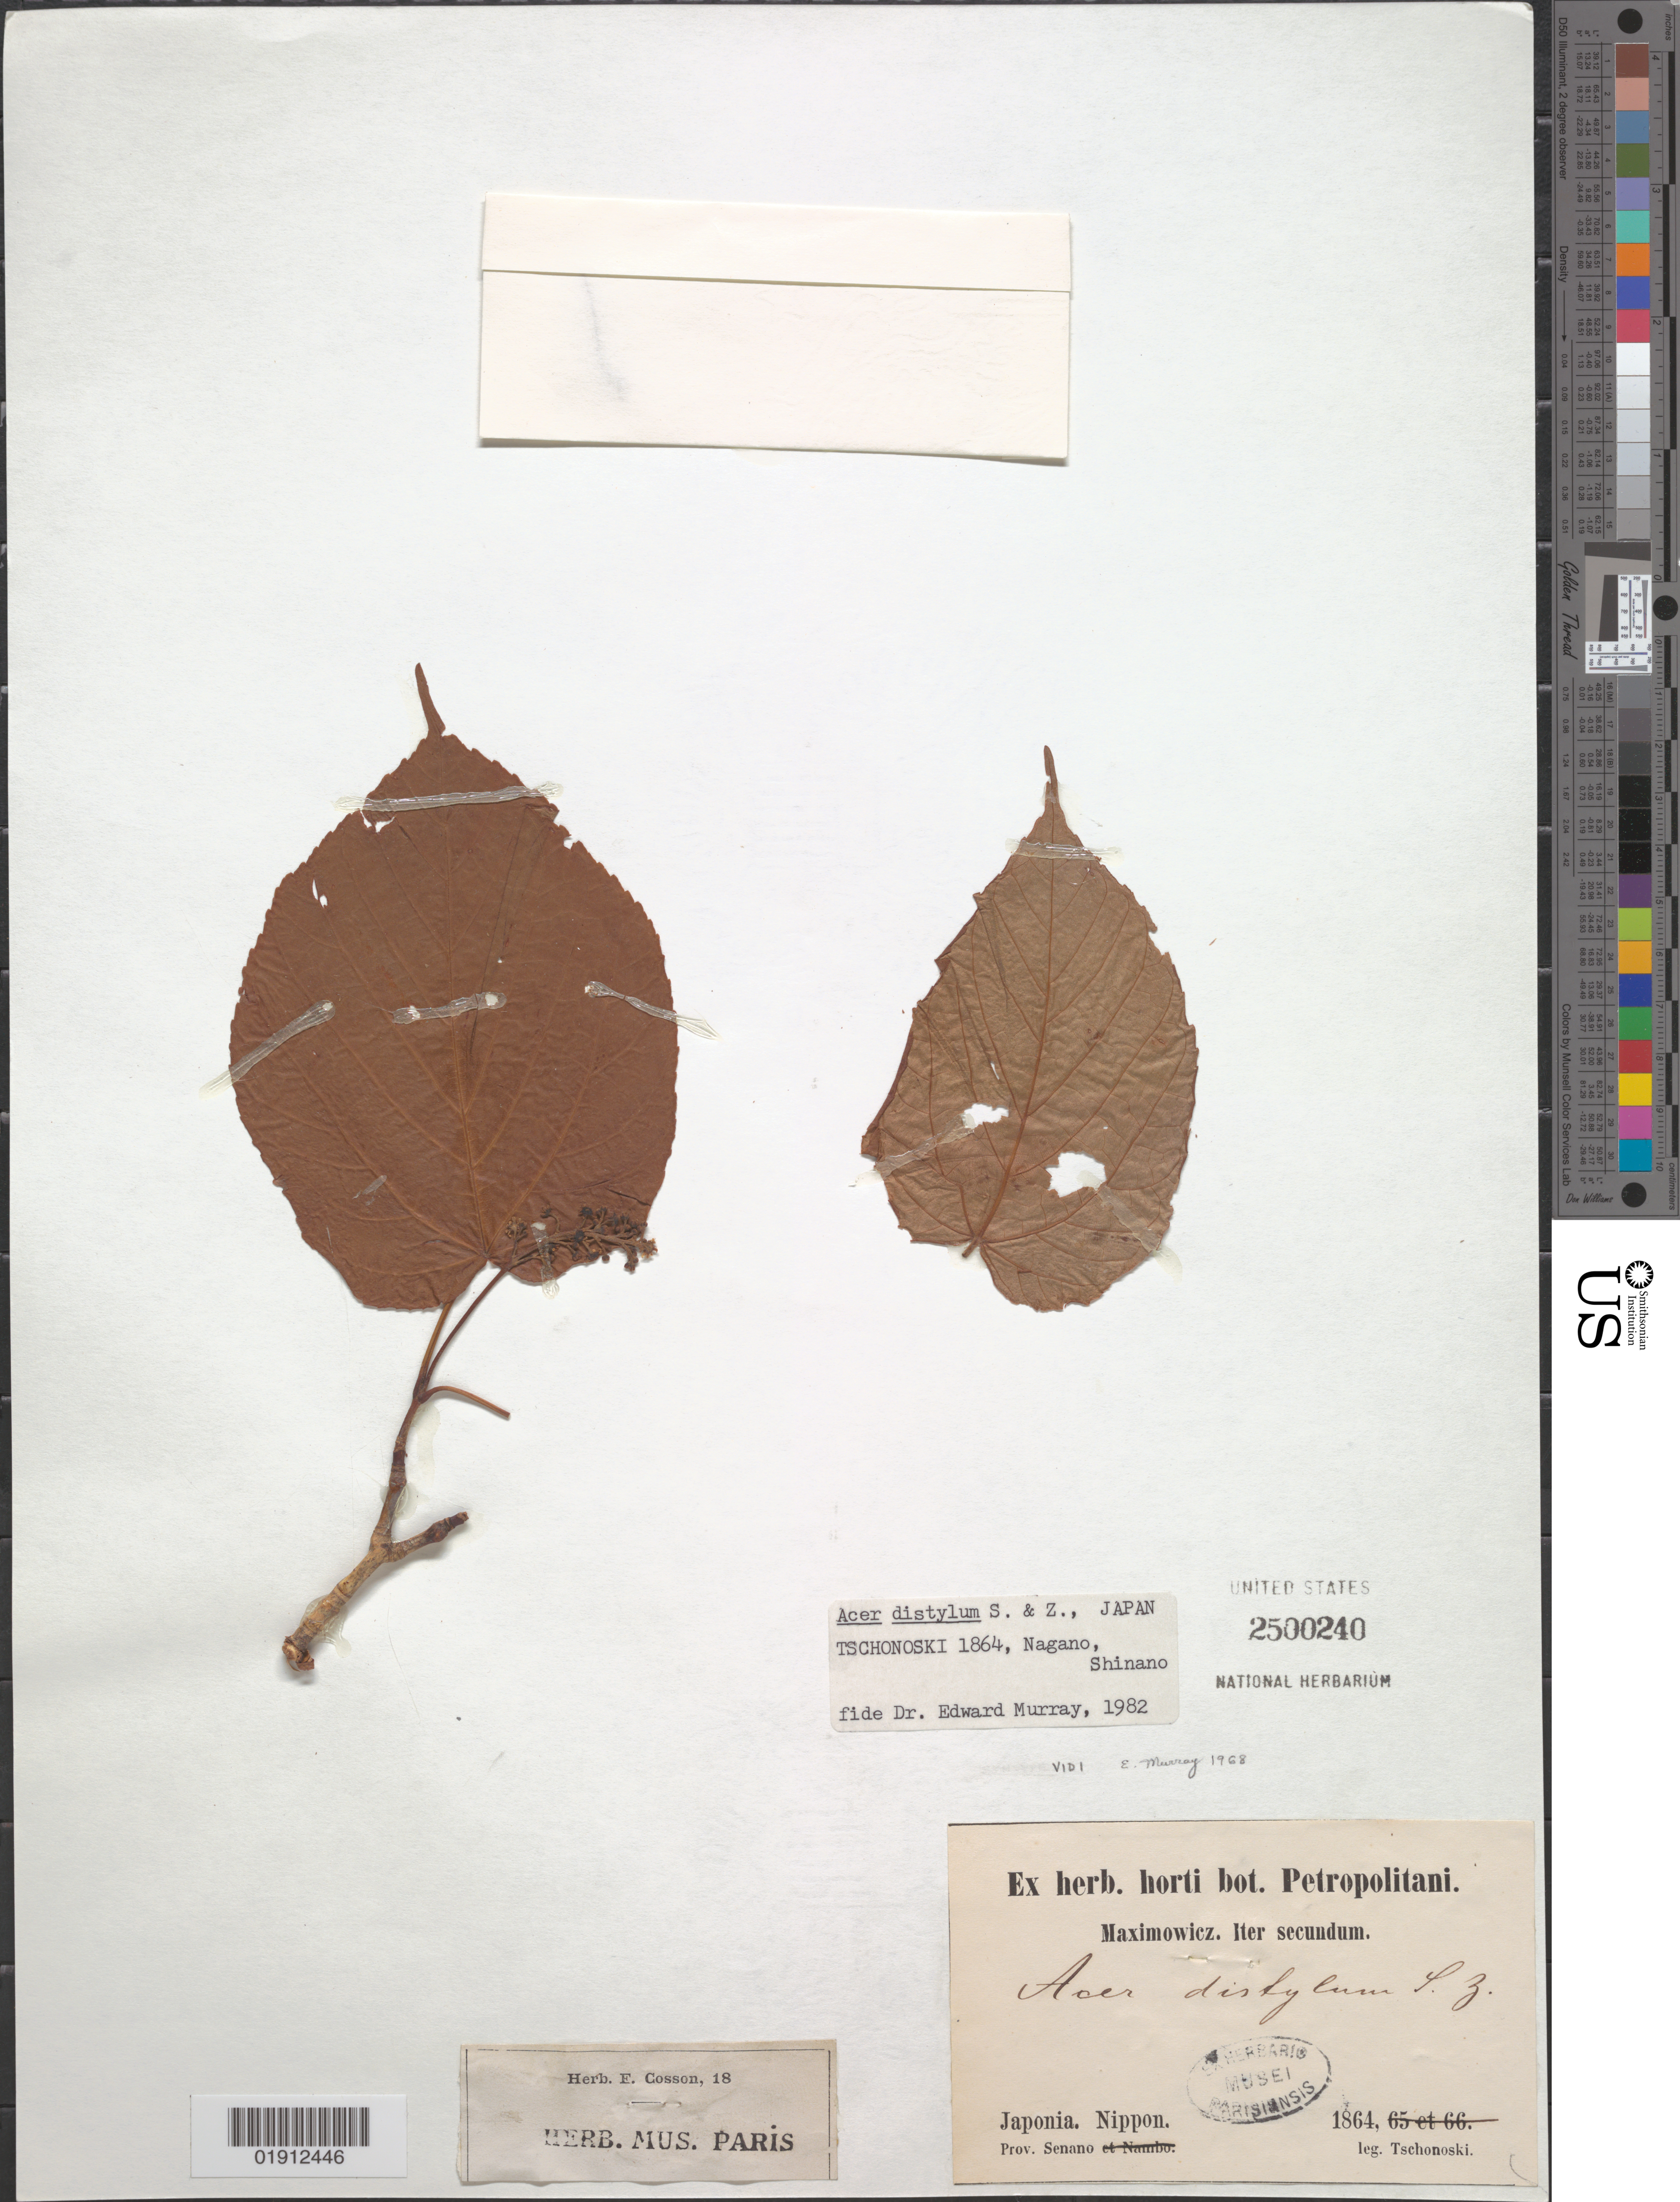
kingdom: Plantae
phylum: Tracheophyta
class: Magnoliopsida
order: Sapindales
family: Sapindaceae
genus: Acer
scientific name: Acer distylum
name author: Siebold & Zucc.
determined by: Murray, Edward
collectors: S. Tschonoski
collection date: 1864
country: Japan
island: Honshu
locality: Prov. Senano [Shinano?]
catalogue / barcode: US 2500240